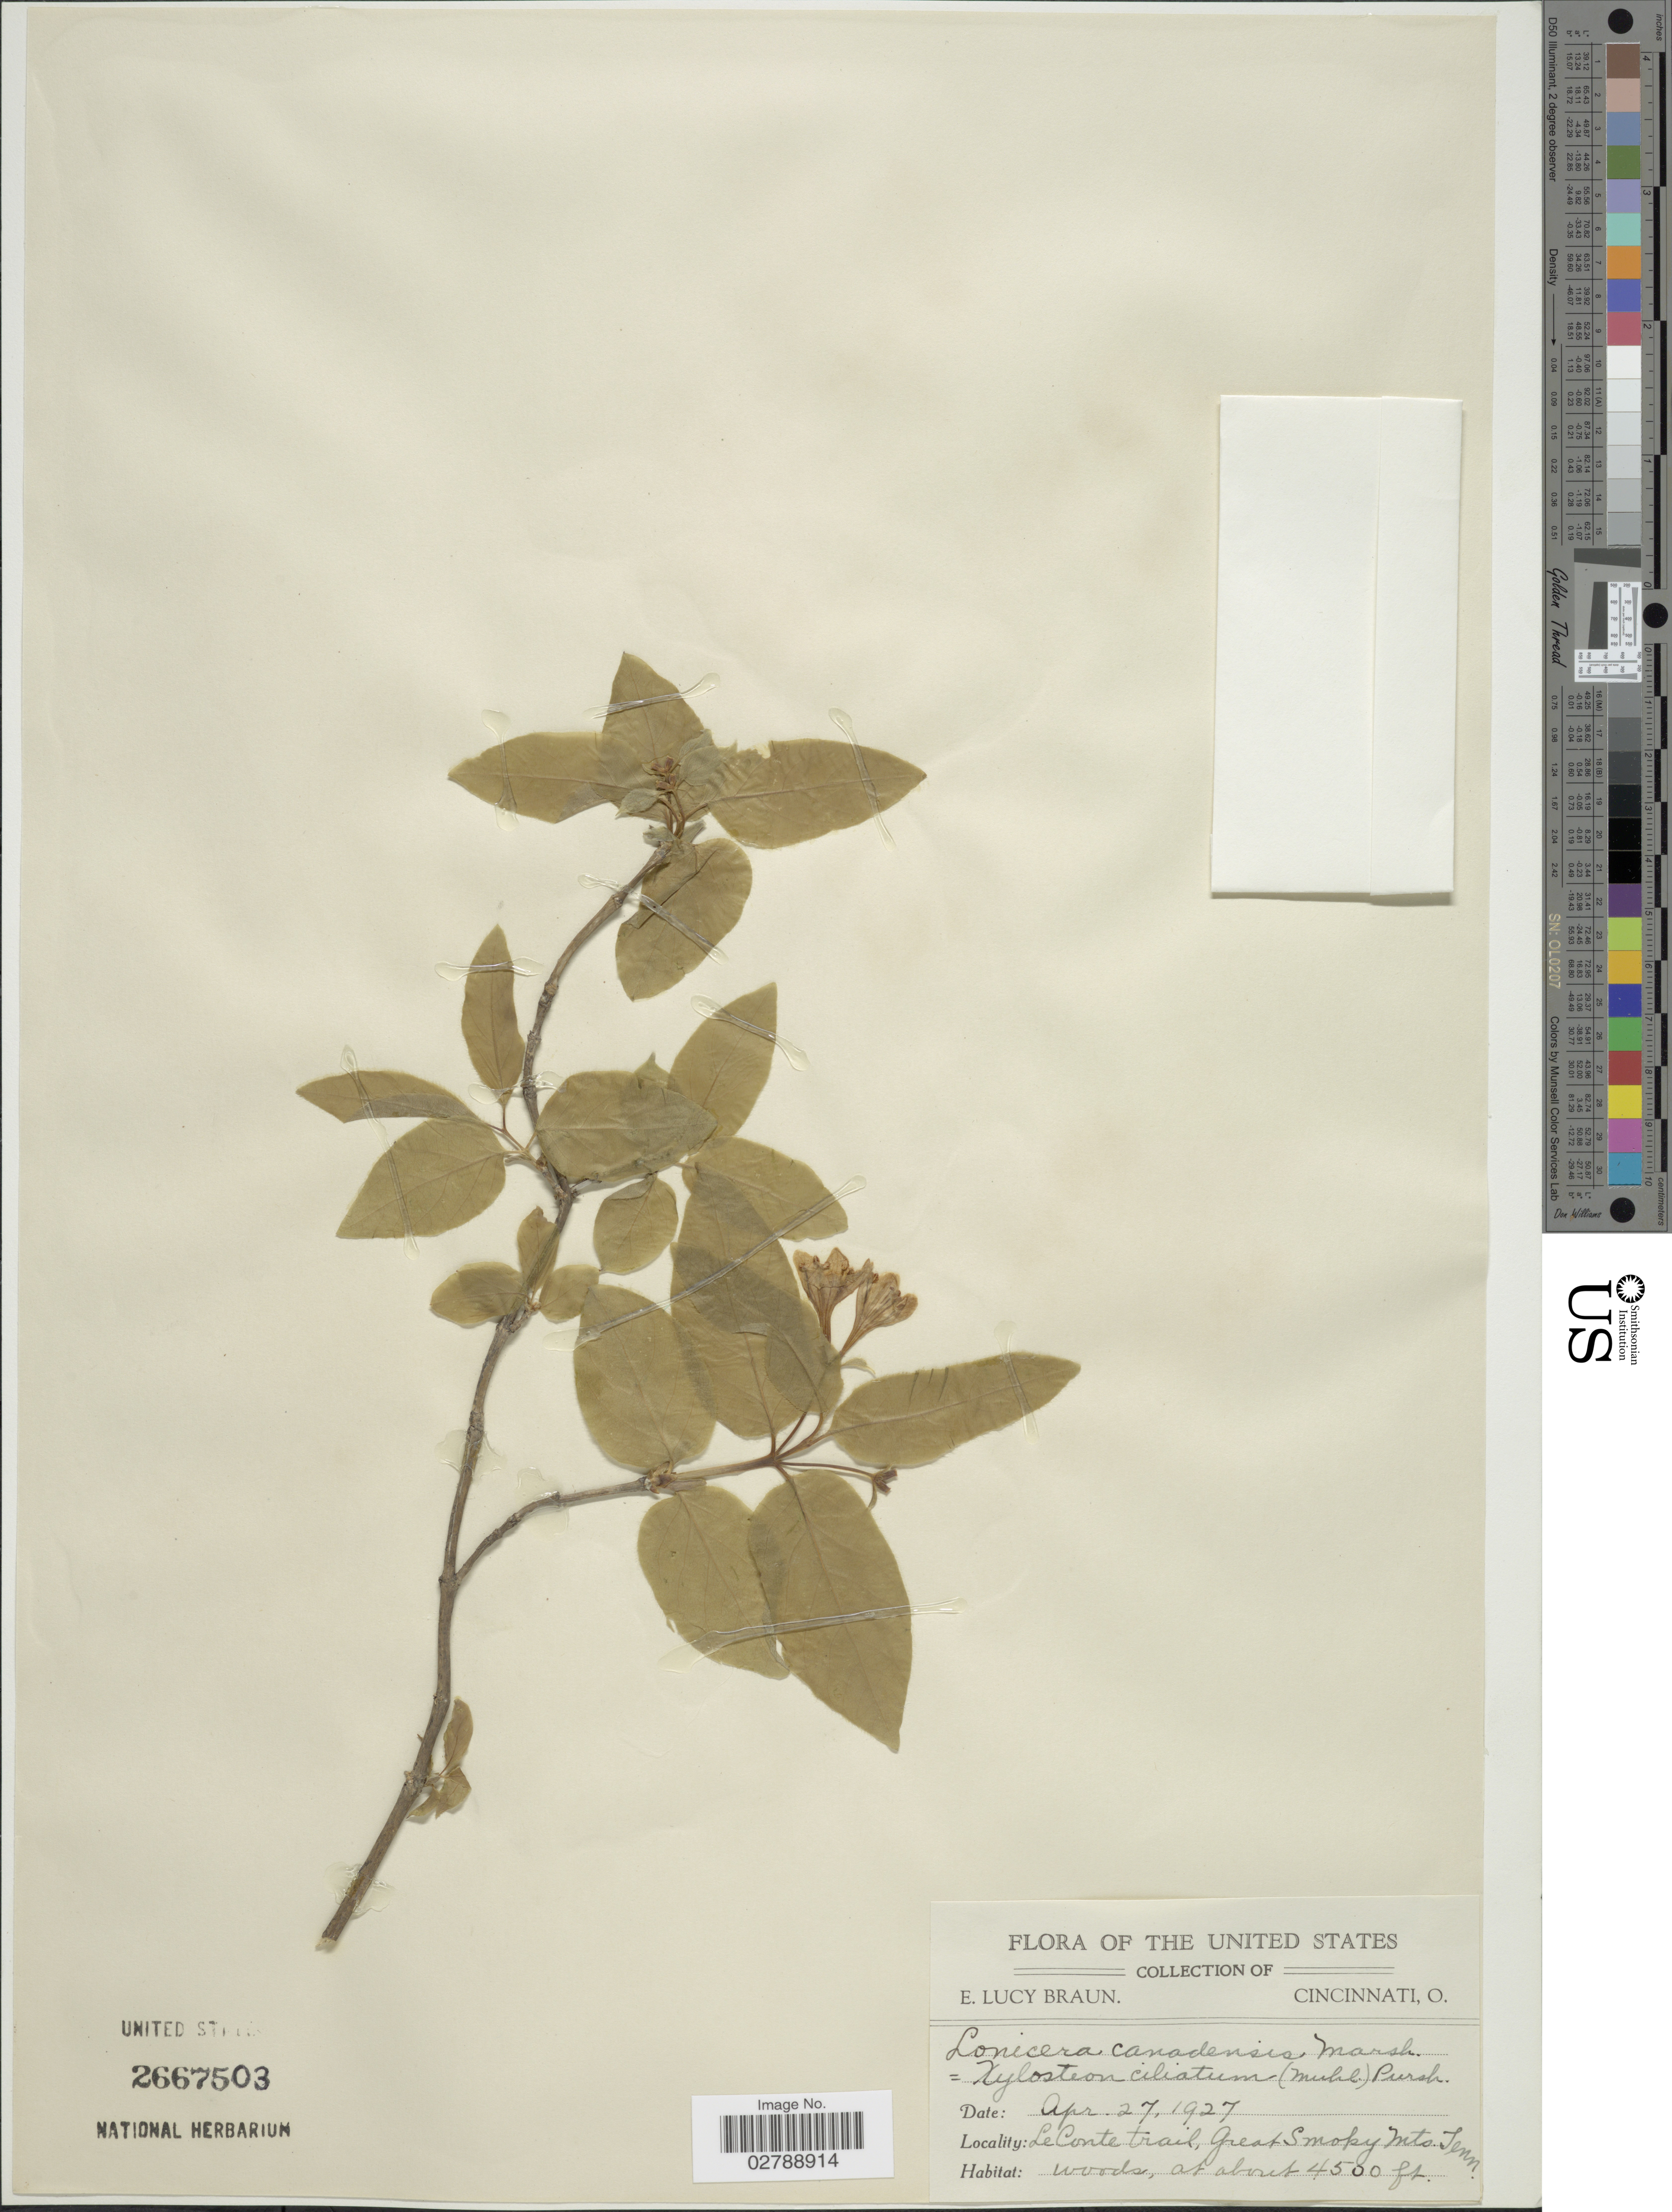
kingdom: Plantae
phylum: Tracheophyta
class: Magnoliopsida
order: Dipsacales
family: Caprifoliaceae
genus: Lonicera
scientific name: Lonicera canadensis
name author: Bartram & W. Bartram ex Marshall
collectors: E. L. Braun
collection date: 1927-04-27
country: United States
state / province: Tennessee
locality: Le Conte trail, Great Smoky Mts. Tenn.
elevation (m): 1372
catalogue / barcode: US 2667503